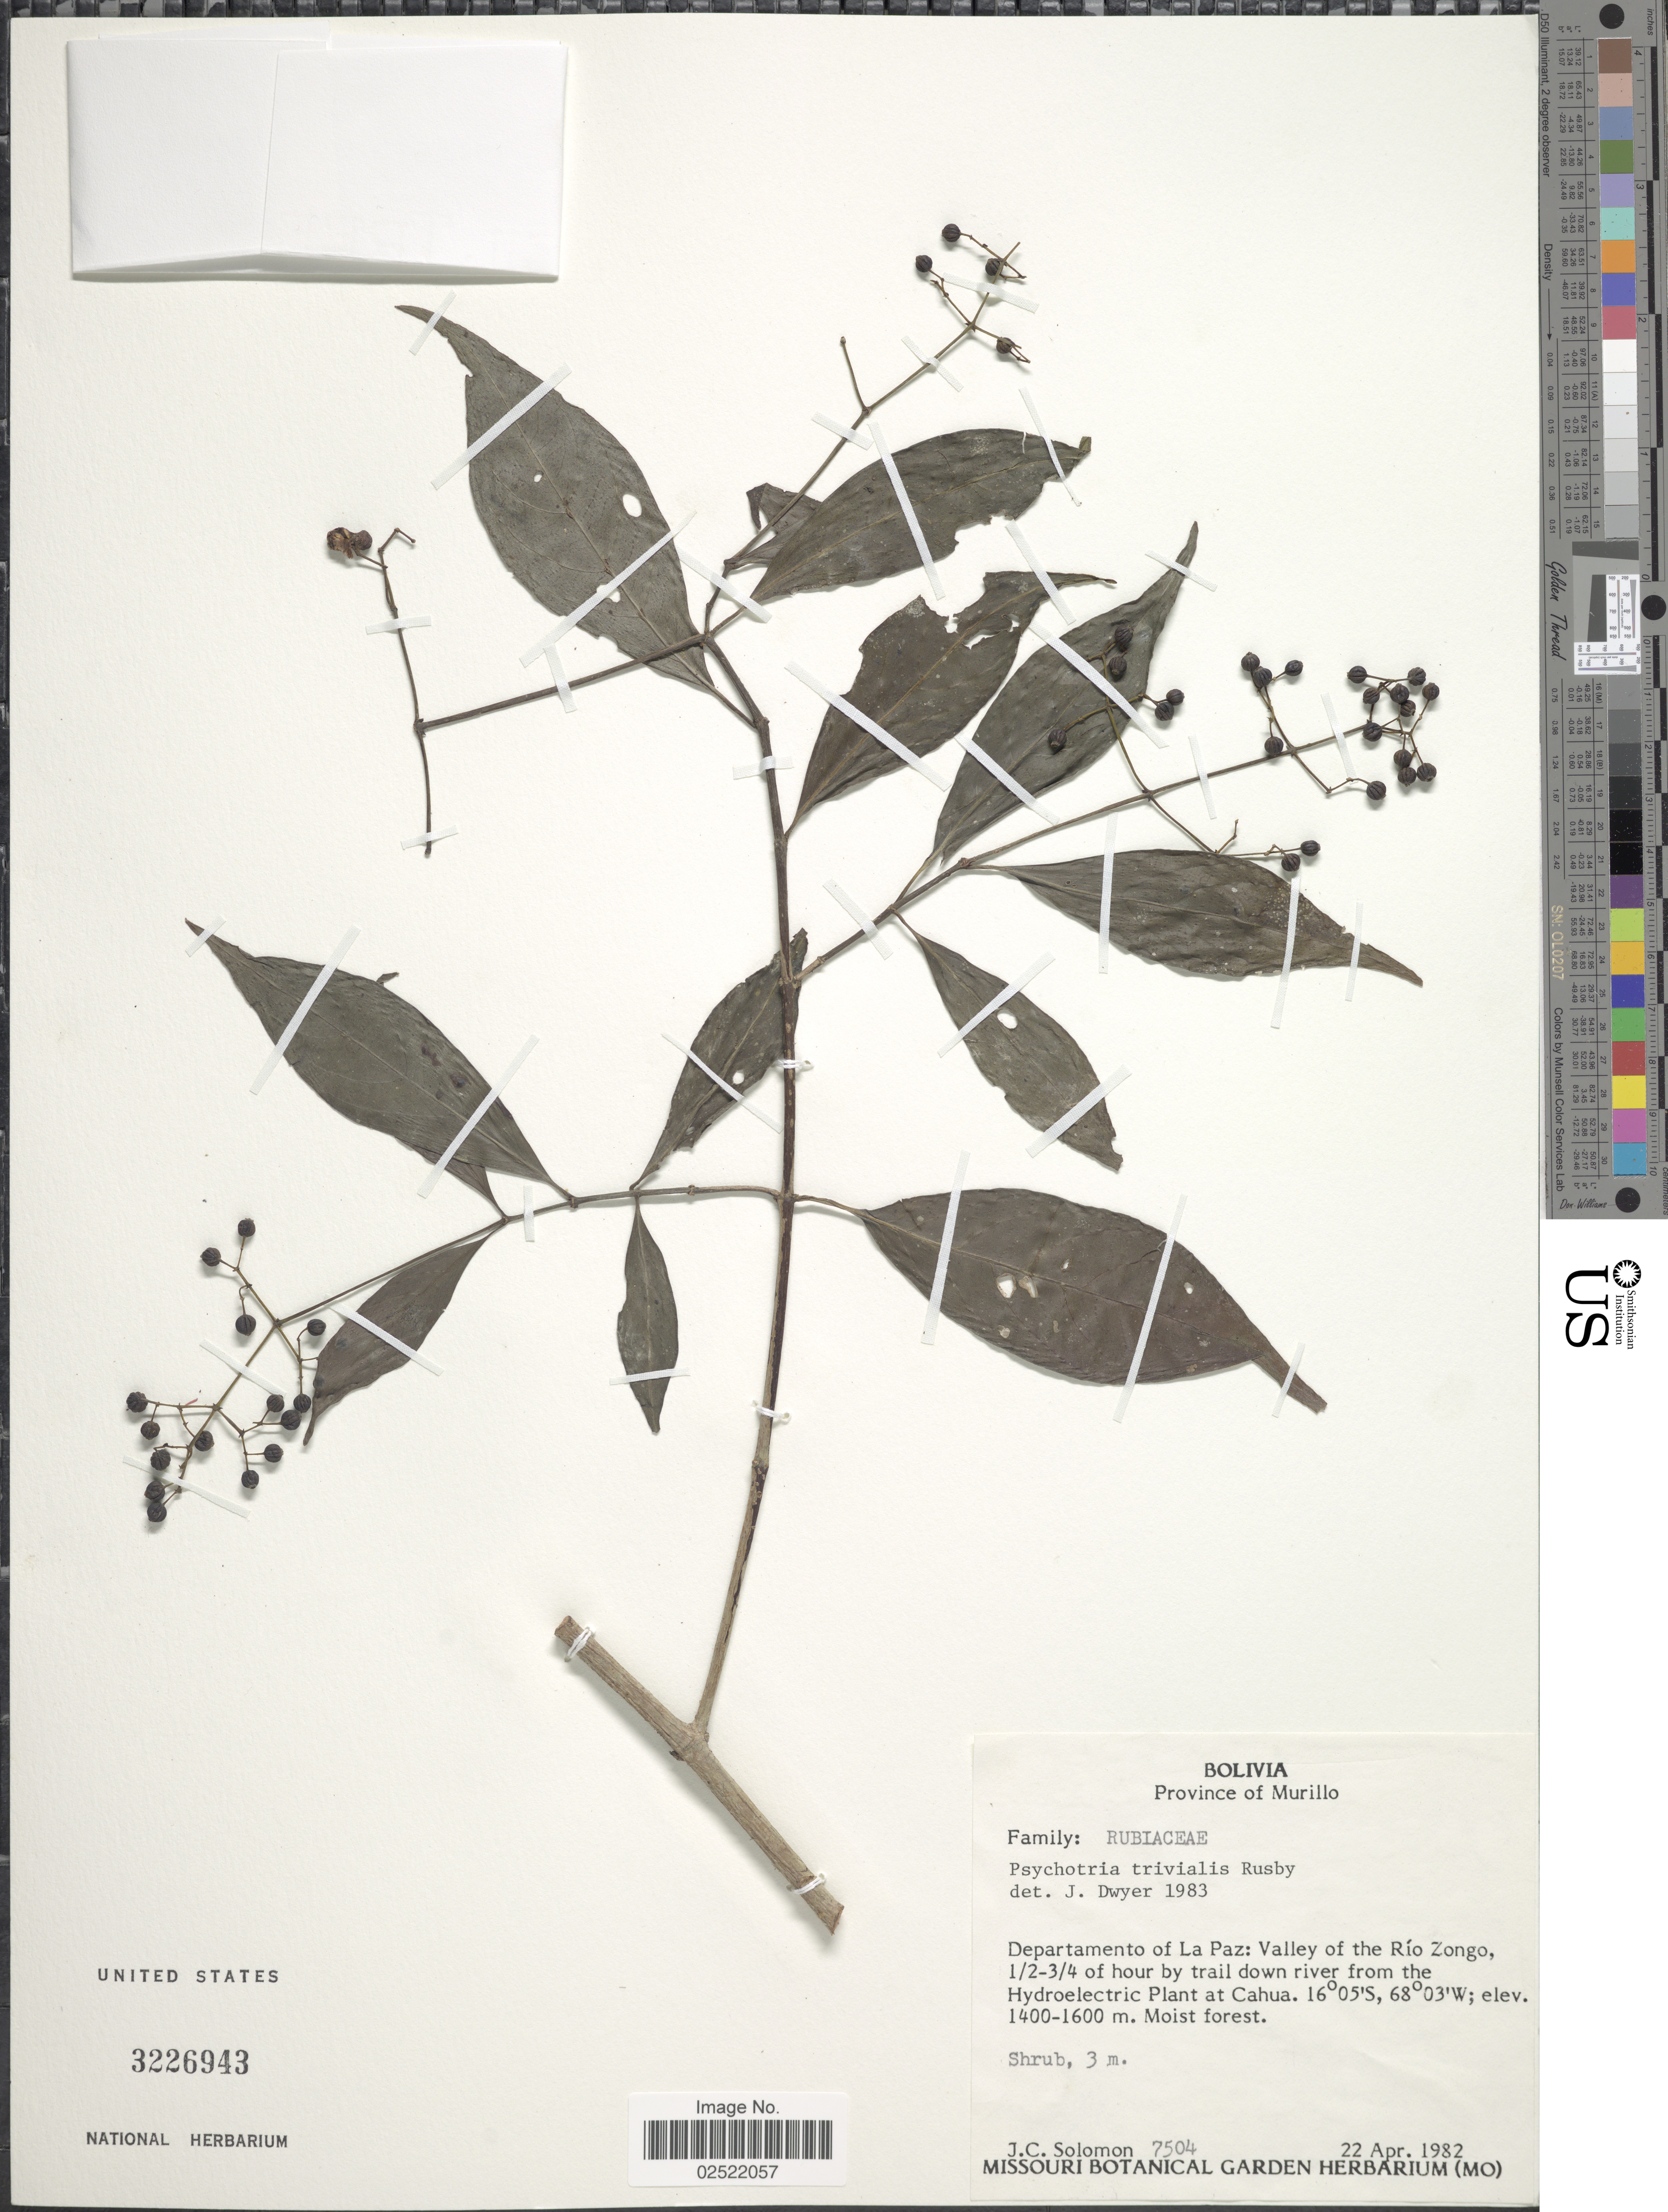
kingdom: Plantae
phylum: Tracheophyta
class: Magnoliopsida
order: Gentianales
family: Rubiaceae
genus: Psychotria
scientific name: Psychotria trivialis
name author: Rusby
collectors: J. C. Solomon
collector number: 7504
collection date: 1982-04-22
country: Bolivia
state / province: La Paz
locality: Province of Murillo. Departamento of La Paz: Valley of the Rio Zongo, 1/2-3/4 of hour by trail down river from the Hydroelectric Plant at Cahua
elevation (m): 1400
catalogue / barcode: US 3226943